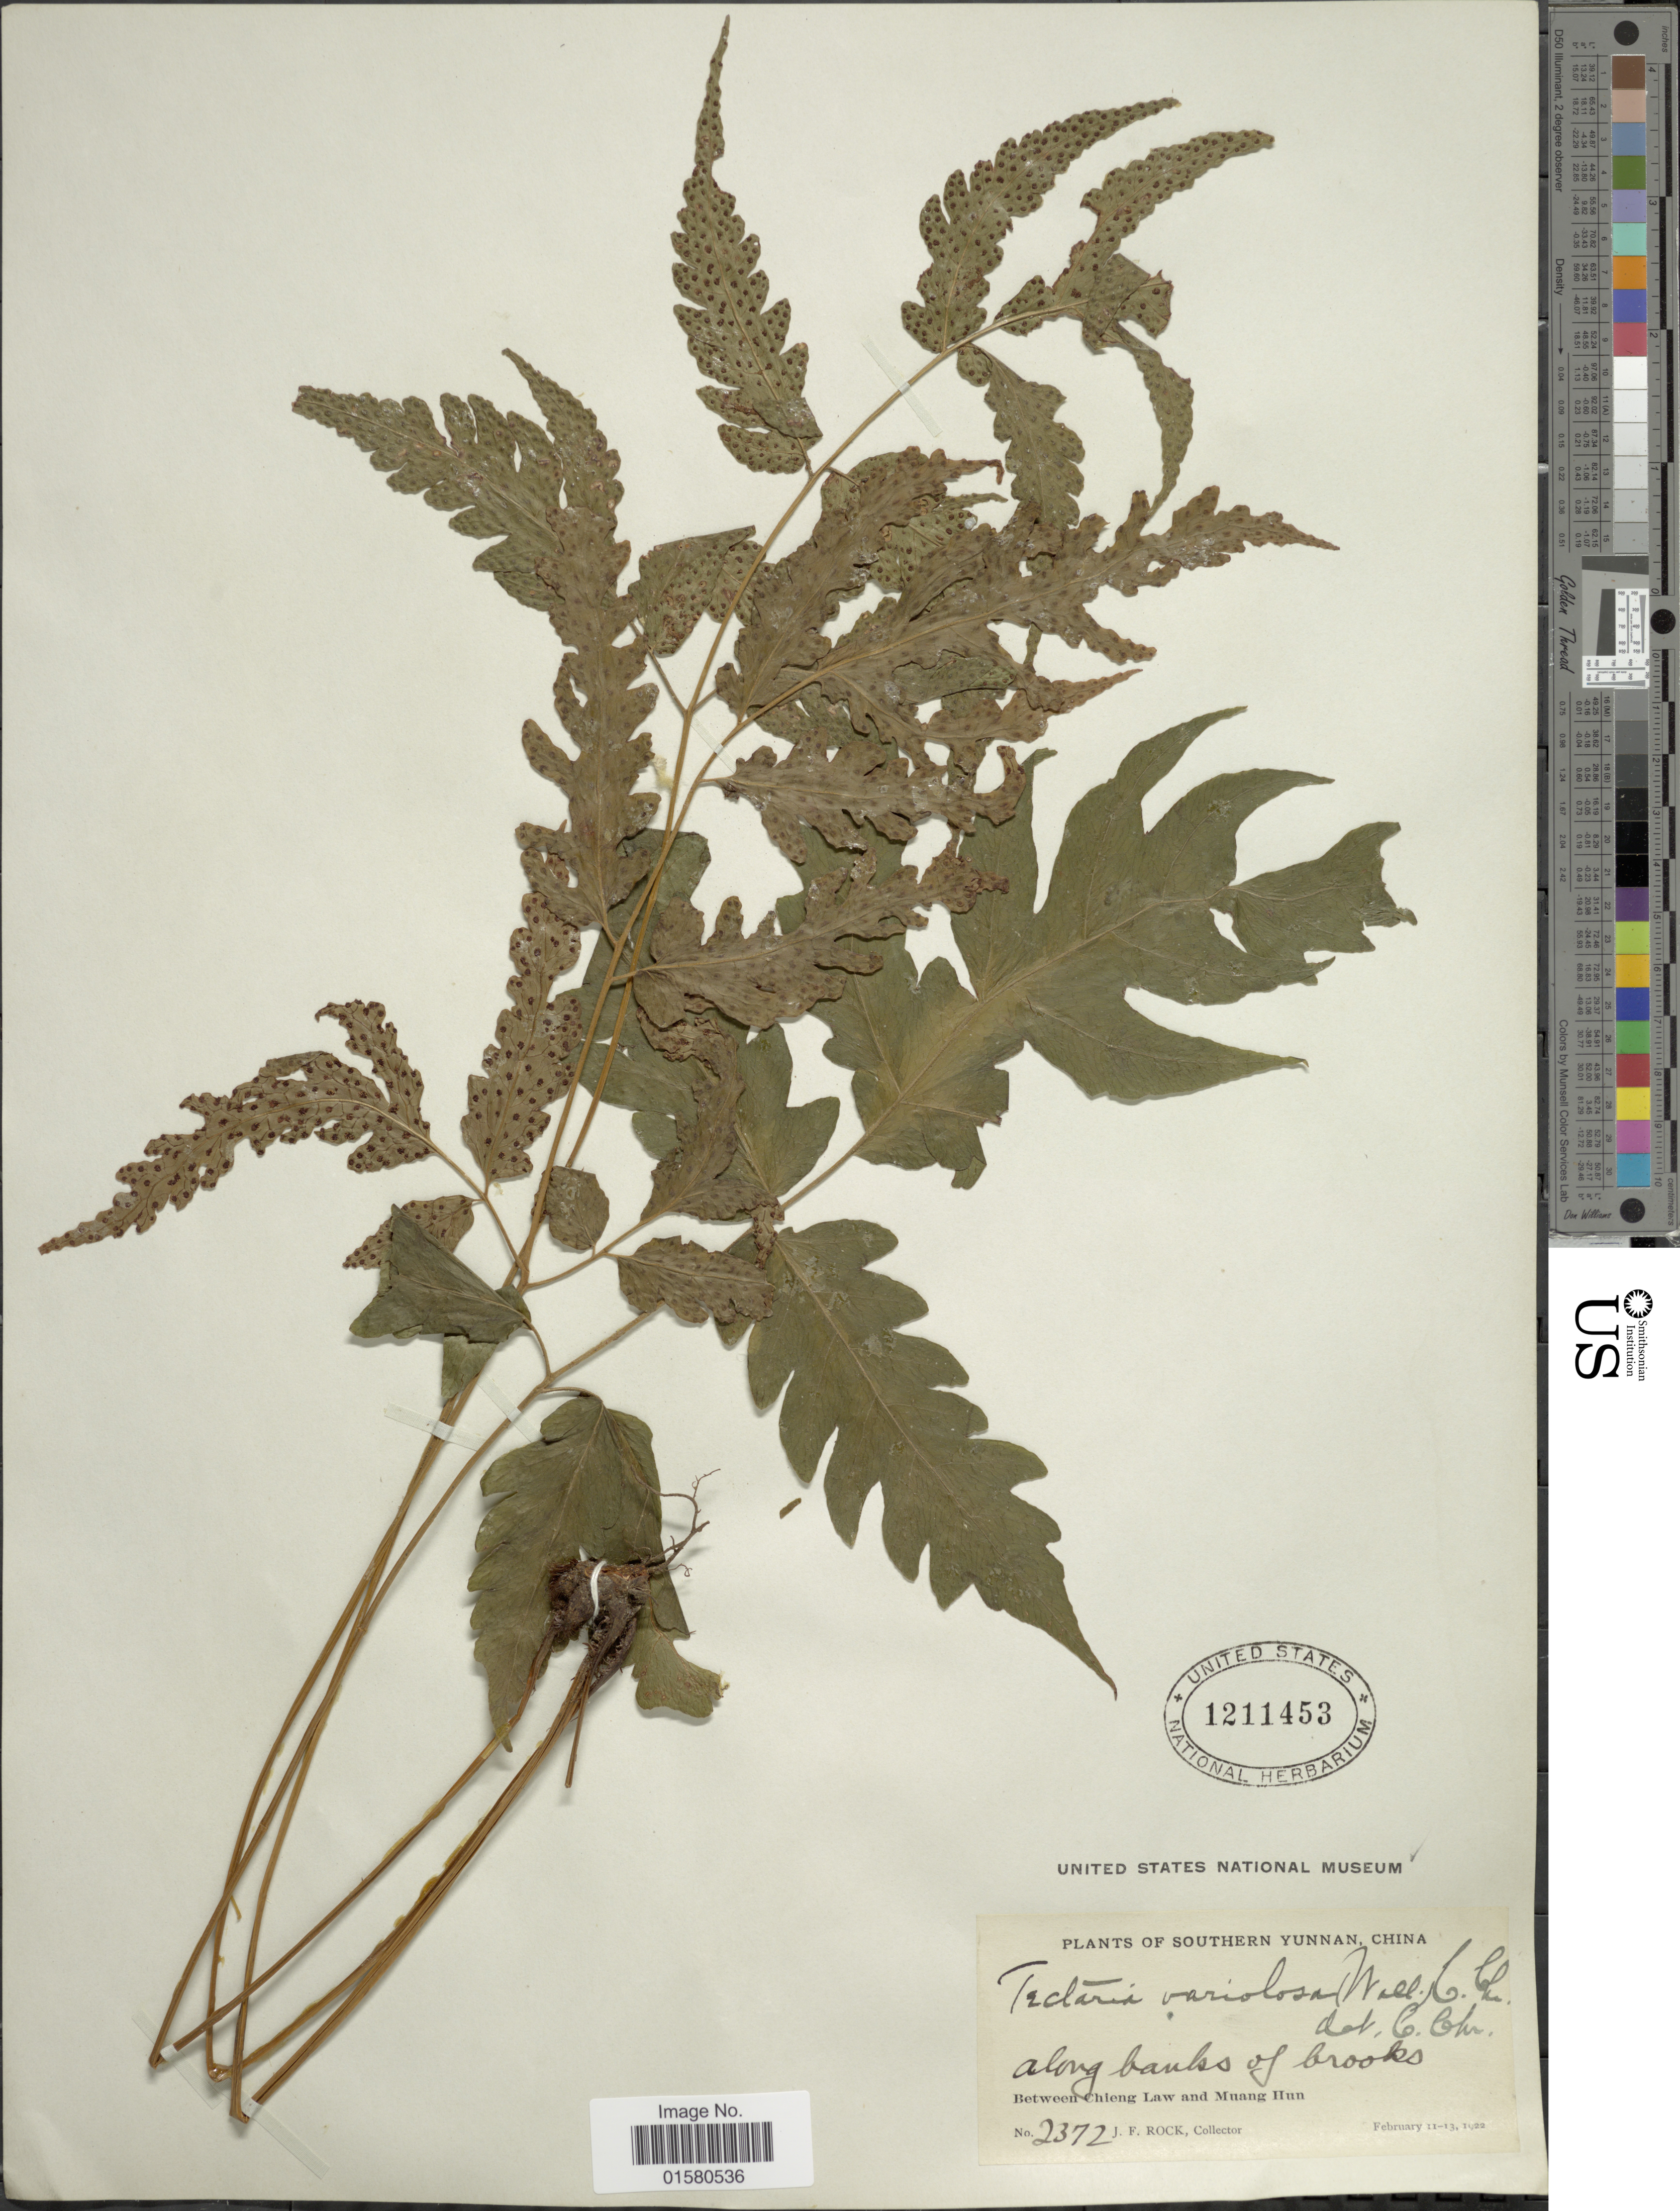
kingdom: Plantae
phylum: Tracheophyta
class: Polypodiopsida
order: Polypodiales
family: Tectariaceae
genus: Tectaria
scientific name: Tectaria variolosa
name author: (Wall. ex Hook.) C. Chr.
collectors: J. Rock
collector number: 2372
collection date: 1922-02-11/1922-02-13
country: China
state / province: Yunnan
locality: Southern Yunnan, China Along banks of Brooks, between Chieng Law and Muang Hun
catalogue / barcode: US 1211453